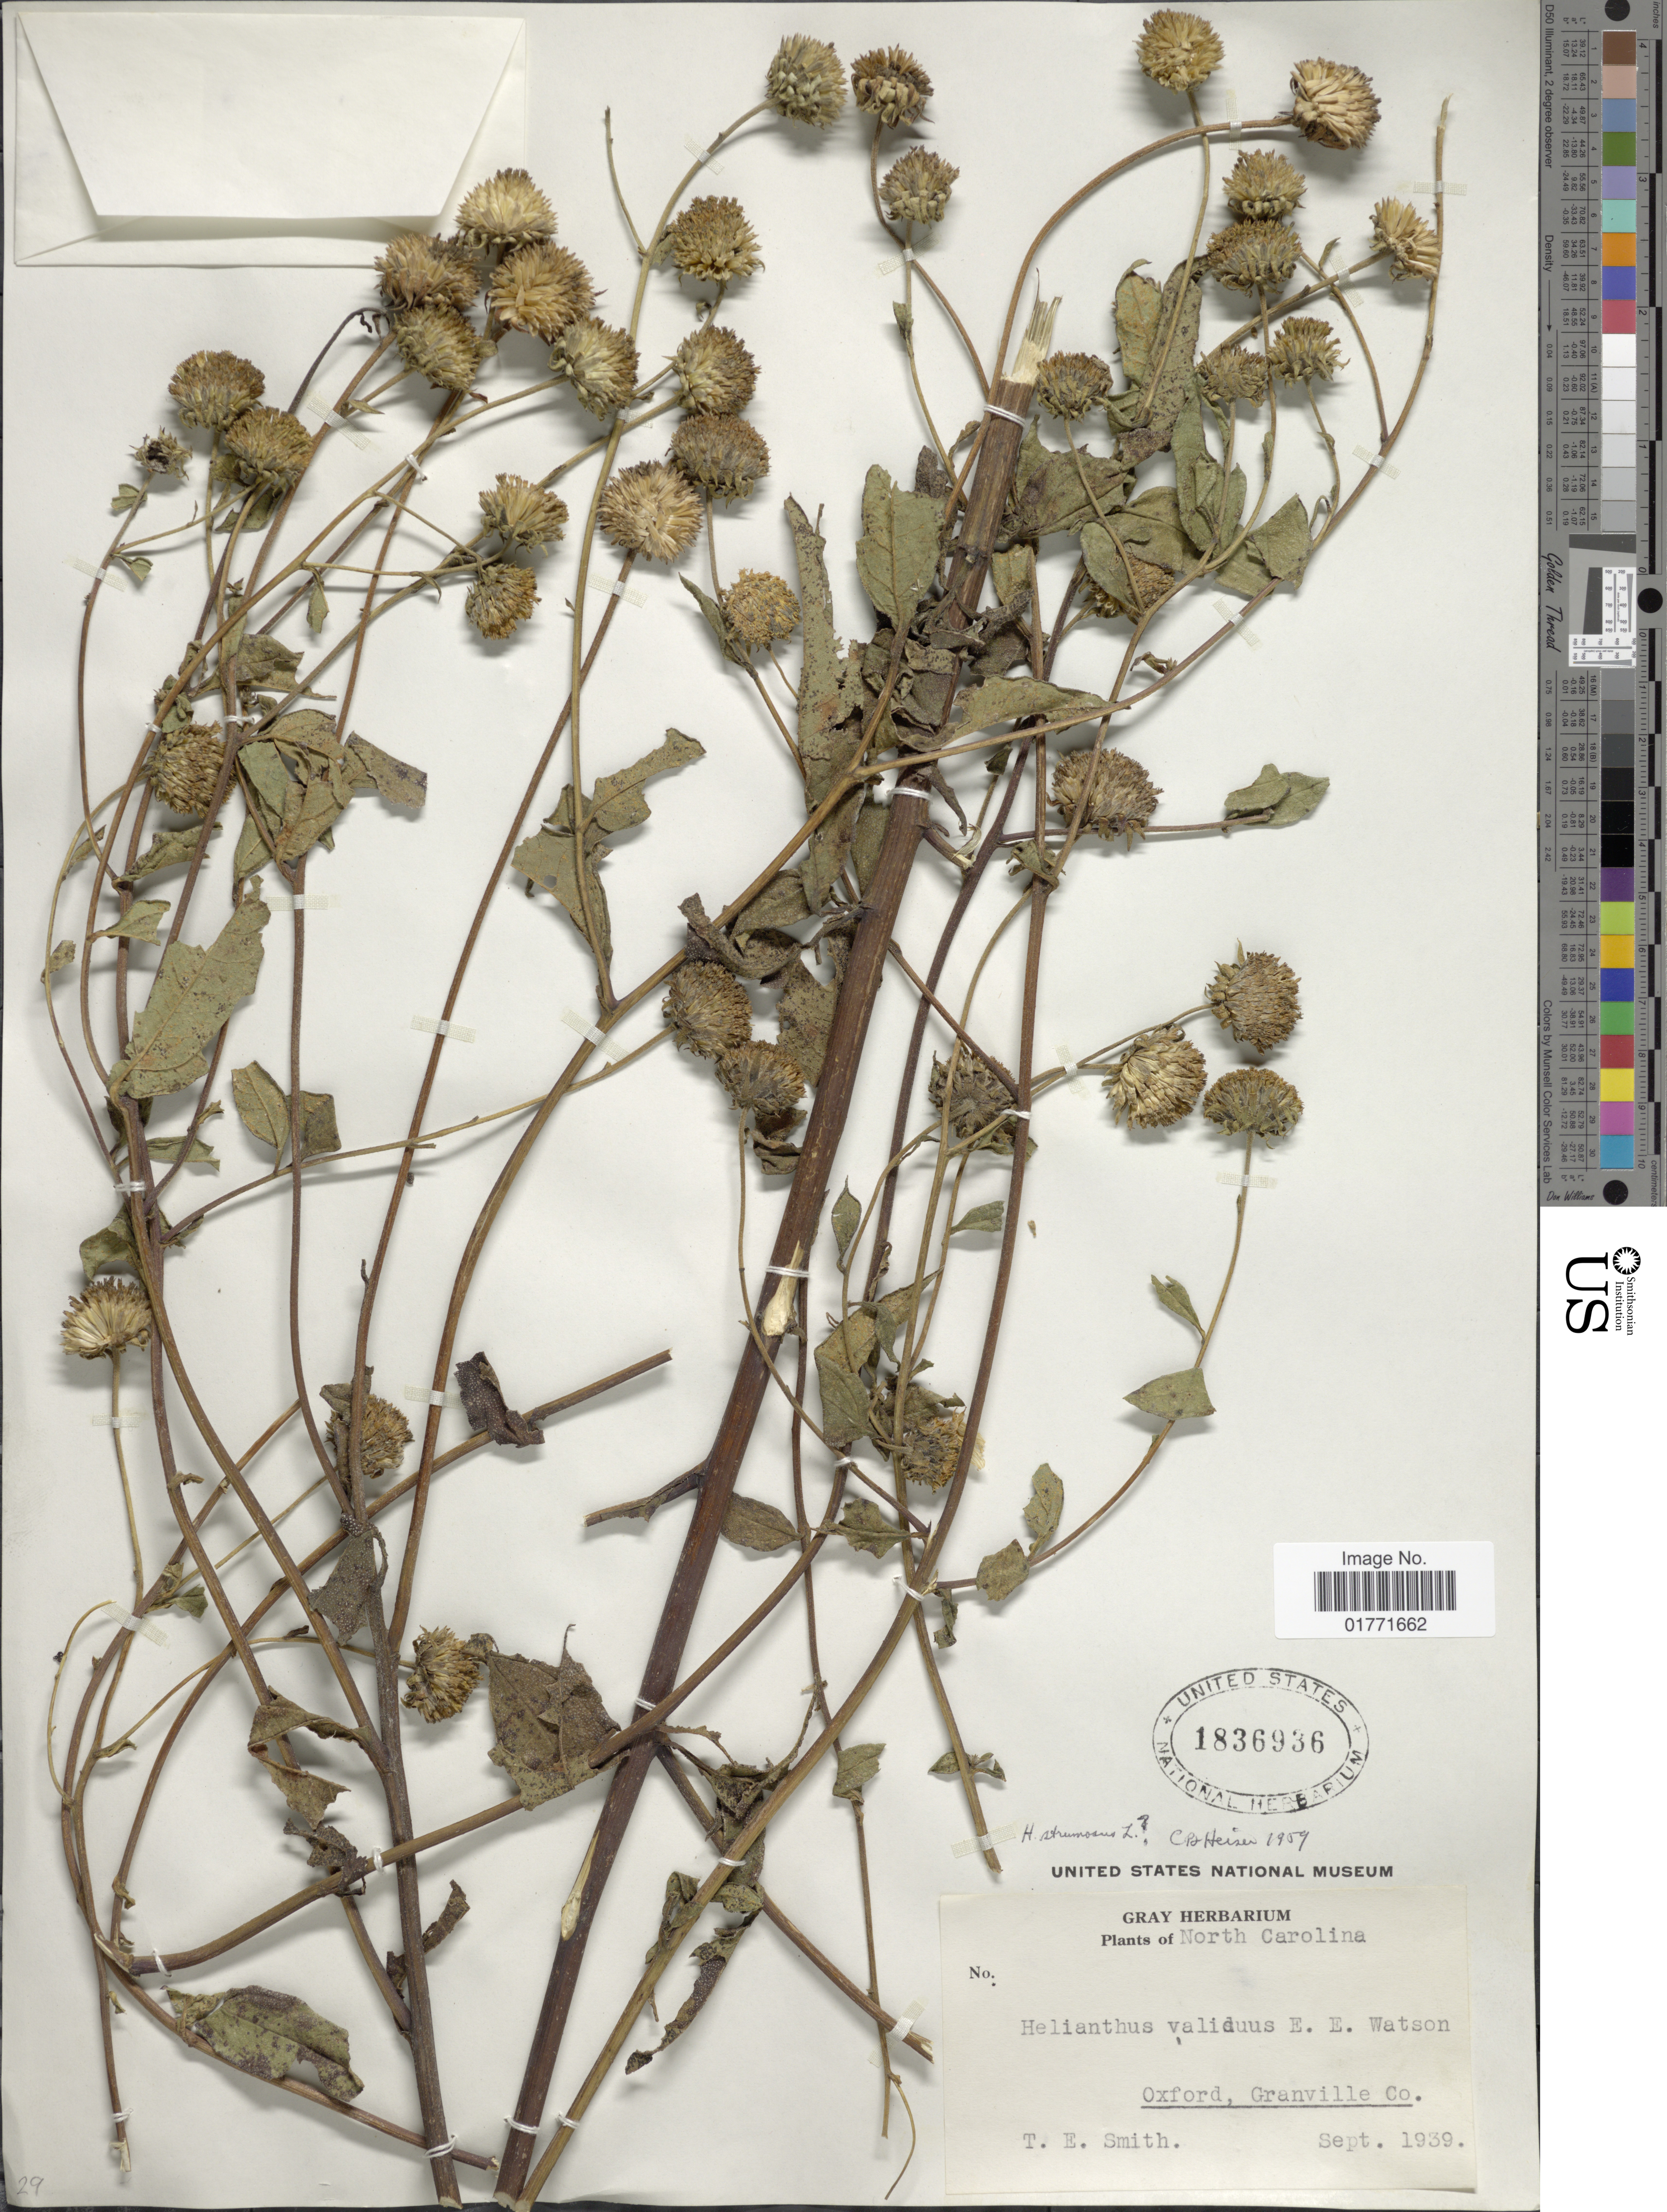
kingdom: Plantae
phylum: Tracheophyta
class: Magnoliopsida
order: Asterales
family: Asteraceae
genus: Helianthus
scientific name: Helianthus strumosus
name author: L.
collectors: T. Smith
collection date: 1939-09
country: United States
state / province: North Carolina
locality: North Carolina. Oxford, Granville Co.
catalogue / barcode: US 1836936